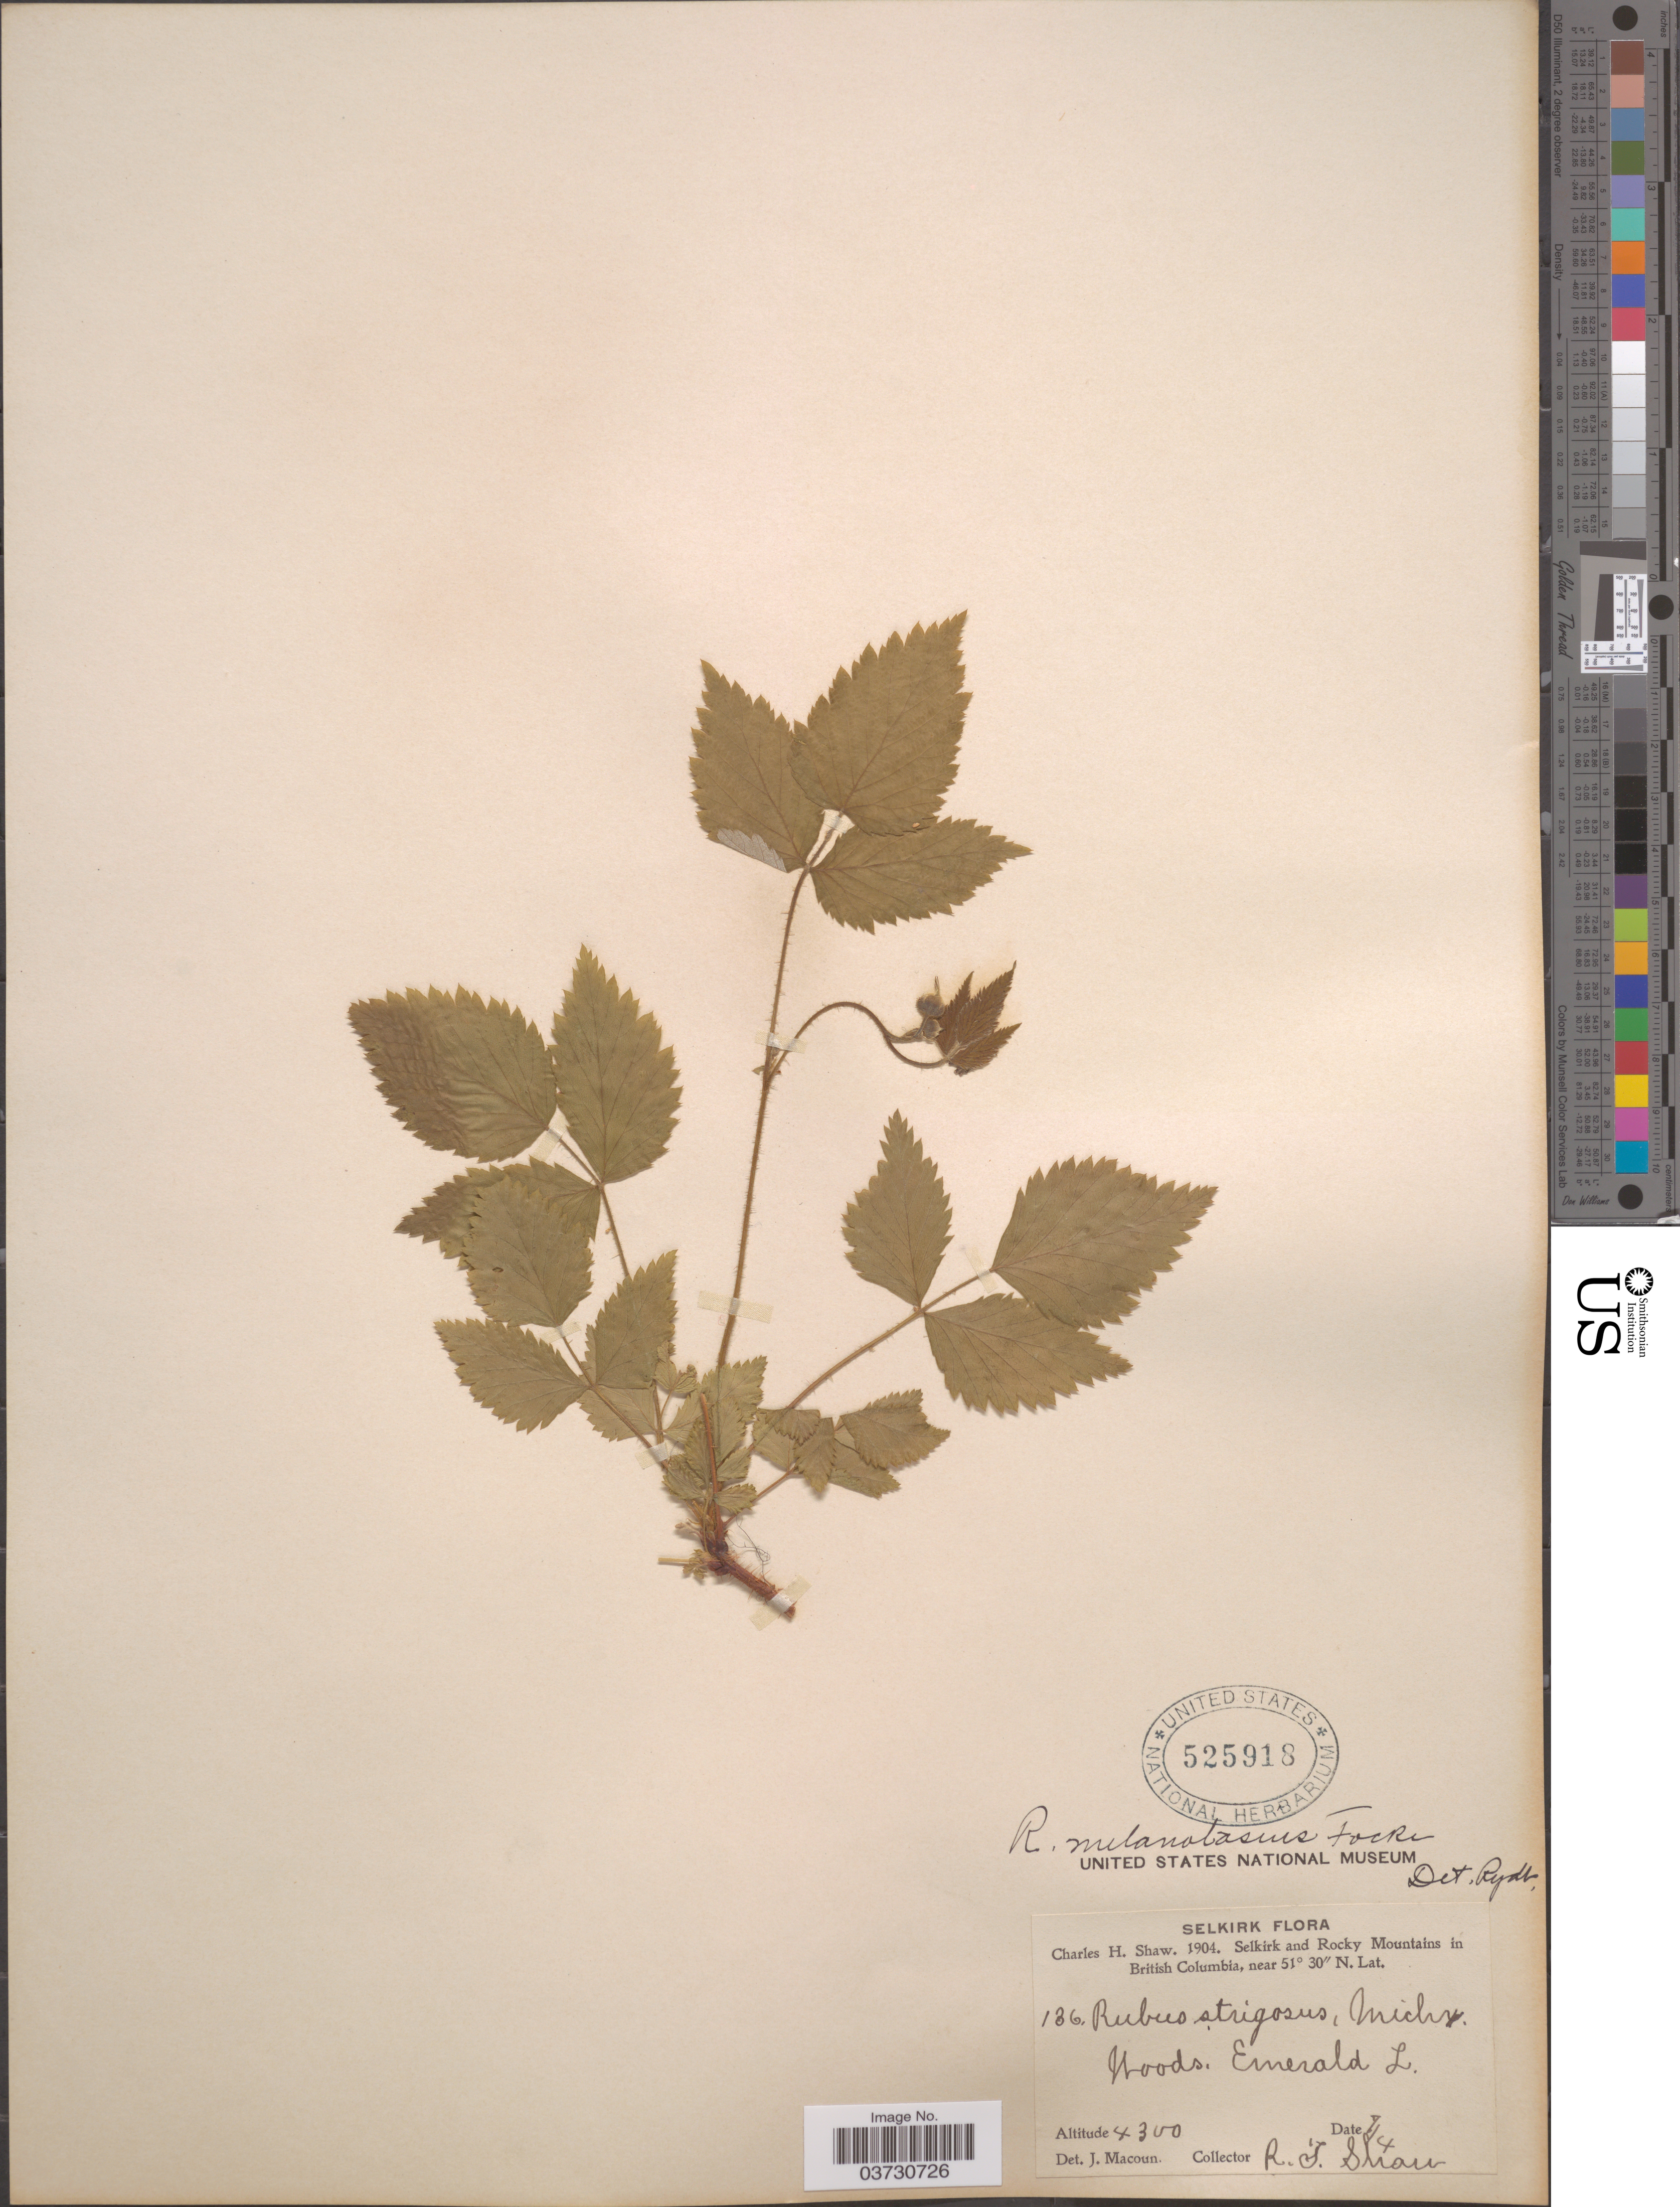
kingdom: Plantae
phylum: Tracheophyta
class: Magnoliopsida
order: Rosales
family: Rosaceae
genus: Rubus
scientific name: Rubus melanolasius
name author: Dieck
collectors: R. T. Shaw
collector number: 136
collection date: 1904-07-04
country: Canada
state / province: British Columbia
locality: Selkirk and Rocky Mountains. Emerald L.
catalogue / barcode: US 525918